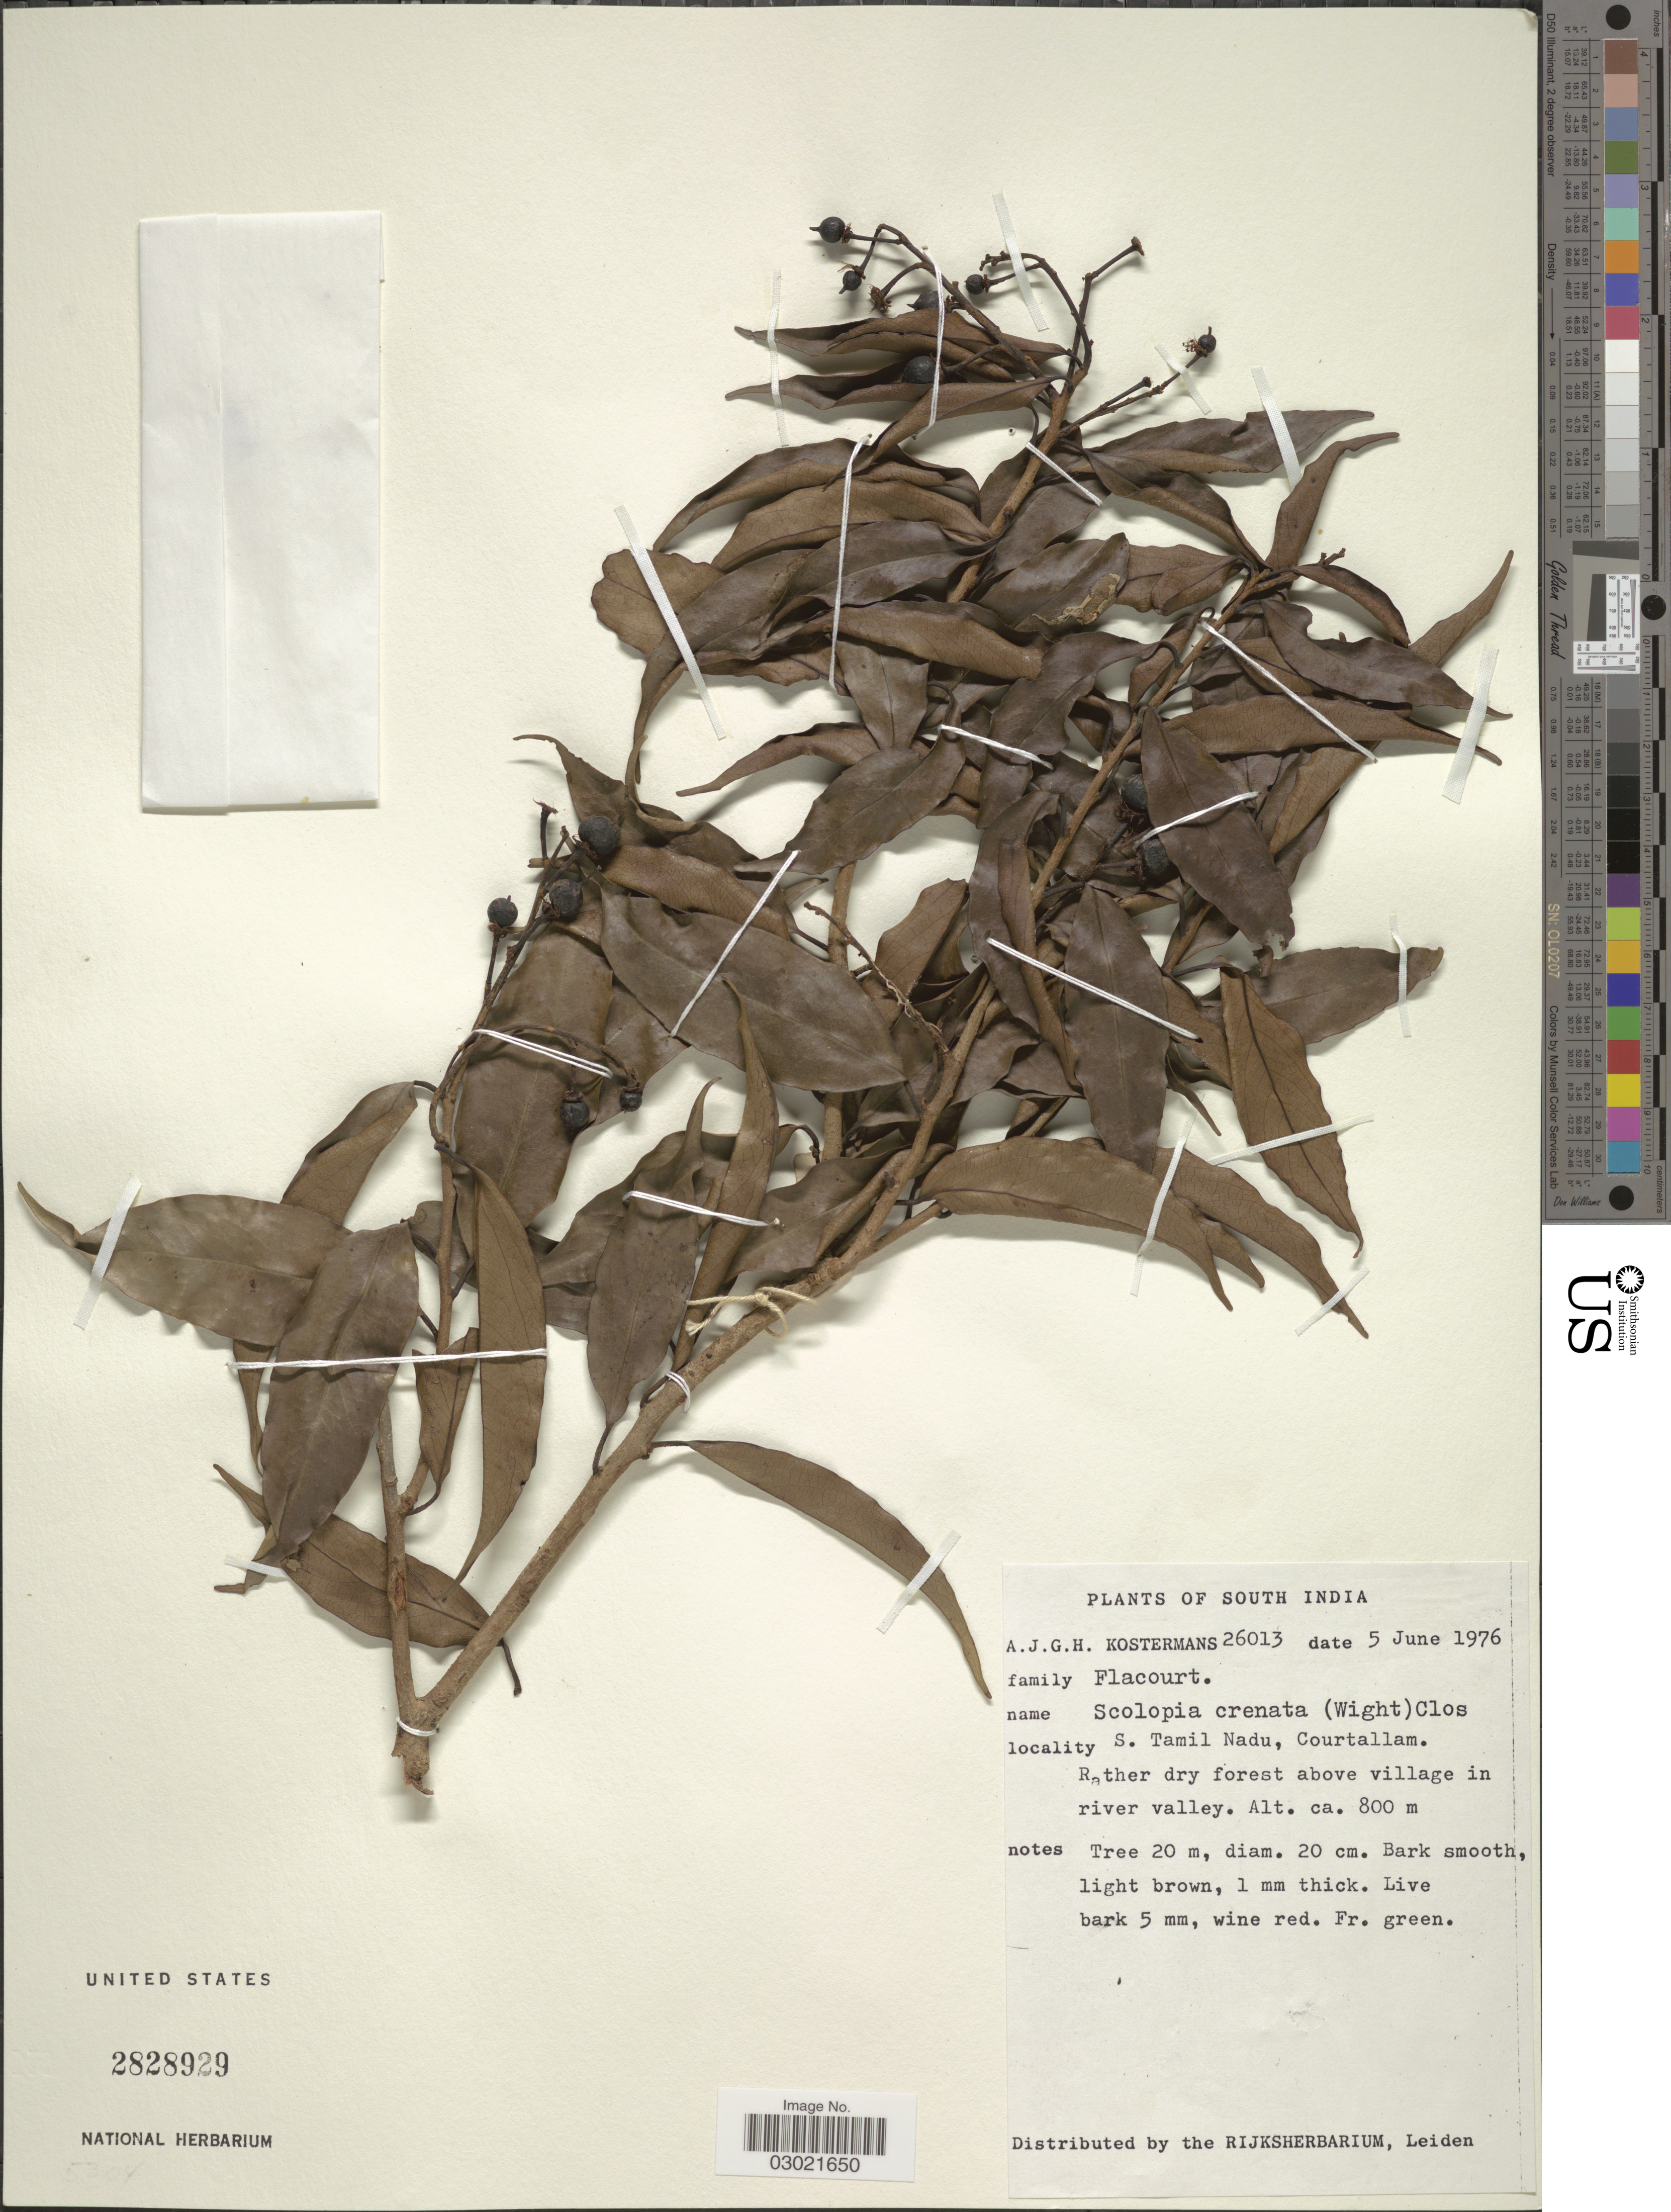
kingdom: Plantae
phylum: Tracheophyta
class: Magnoliopsida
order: Malpighiales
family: Salicaceae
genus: Scolopia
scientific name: Scolopia crenata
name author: Clos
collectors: A. J. G. Kostermans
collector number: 26013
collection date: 1976-06-05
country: India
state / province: Tamil Nadu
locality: South India. S. Tamil Nadu, Courtallam.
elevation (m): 800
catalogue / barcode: US 2828929